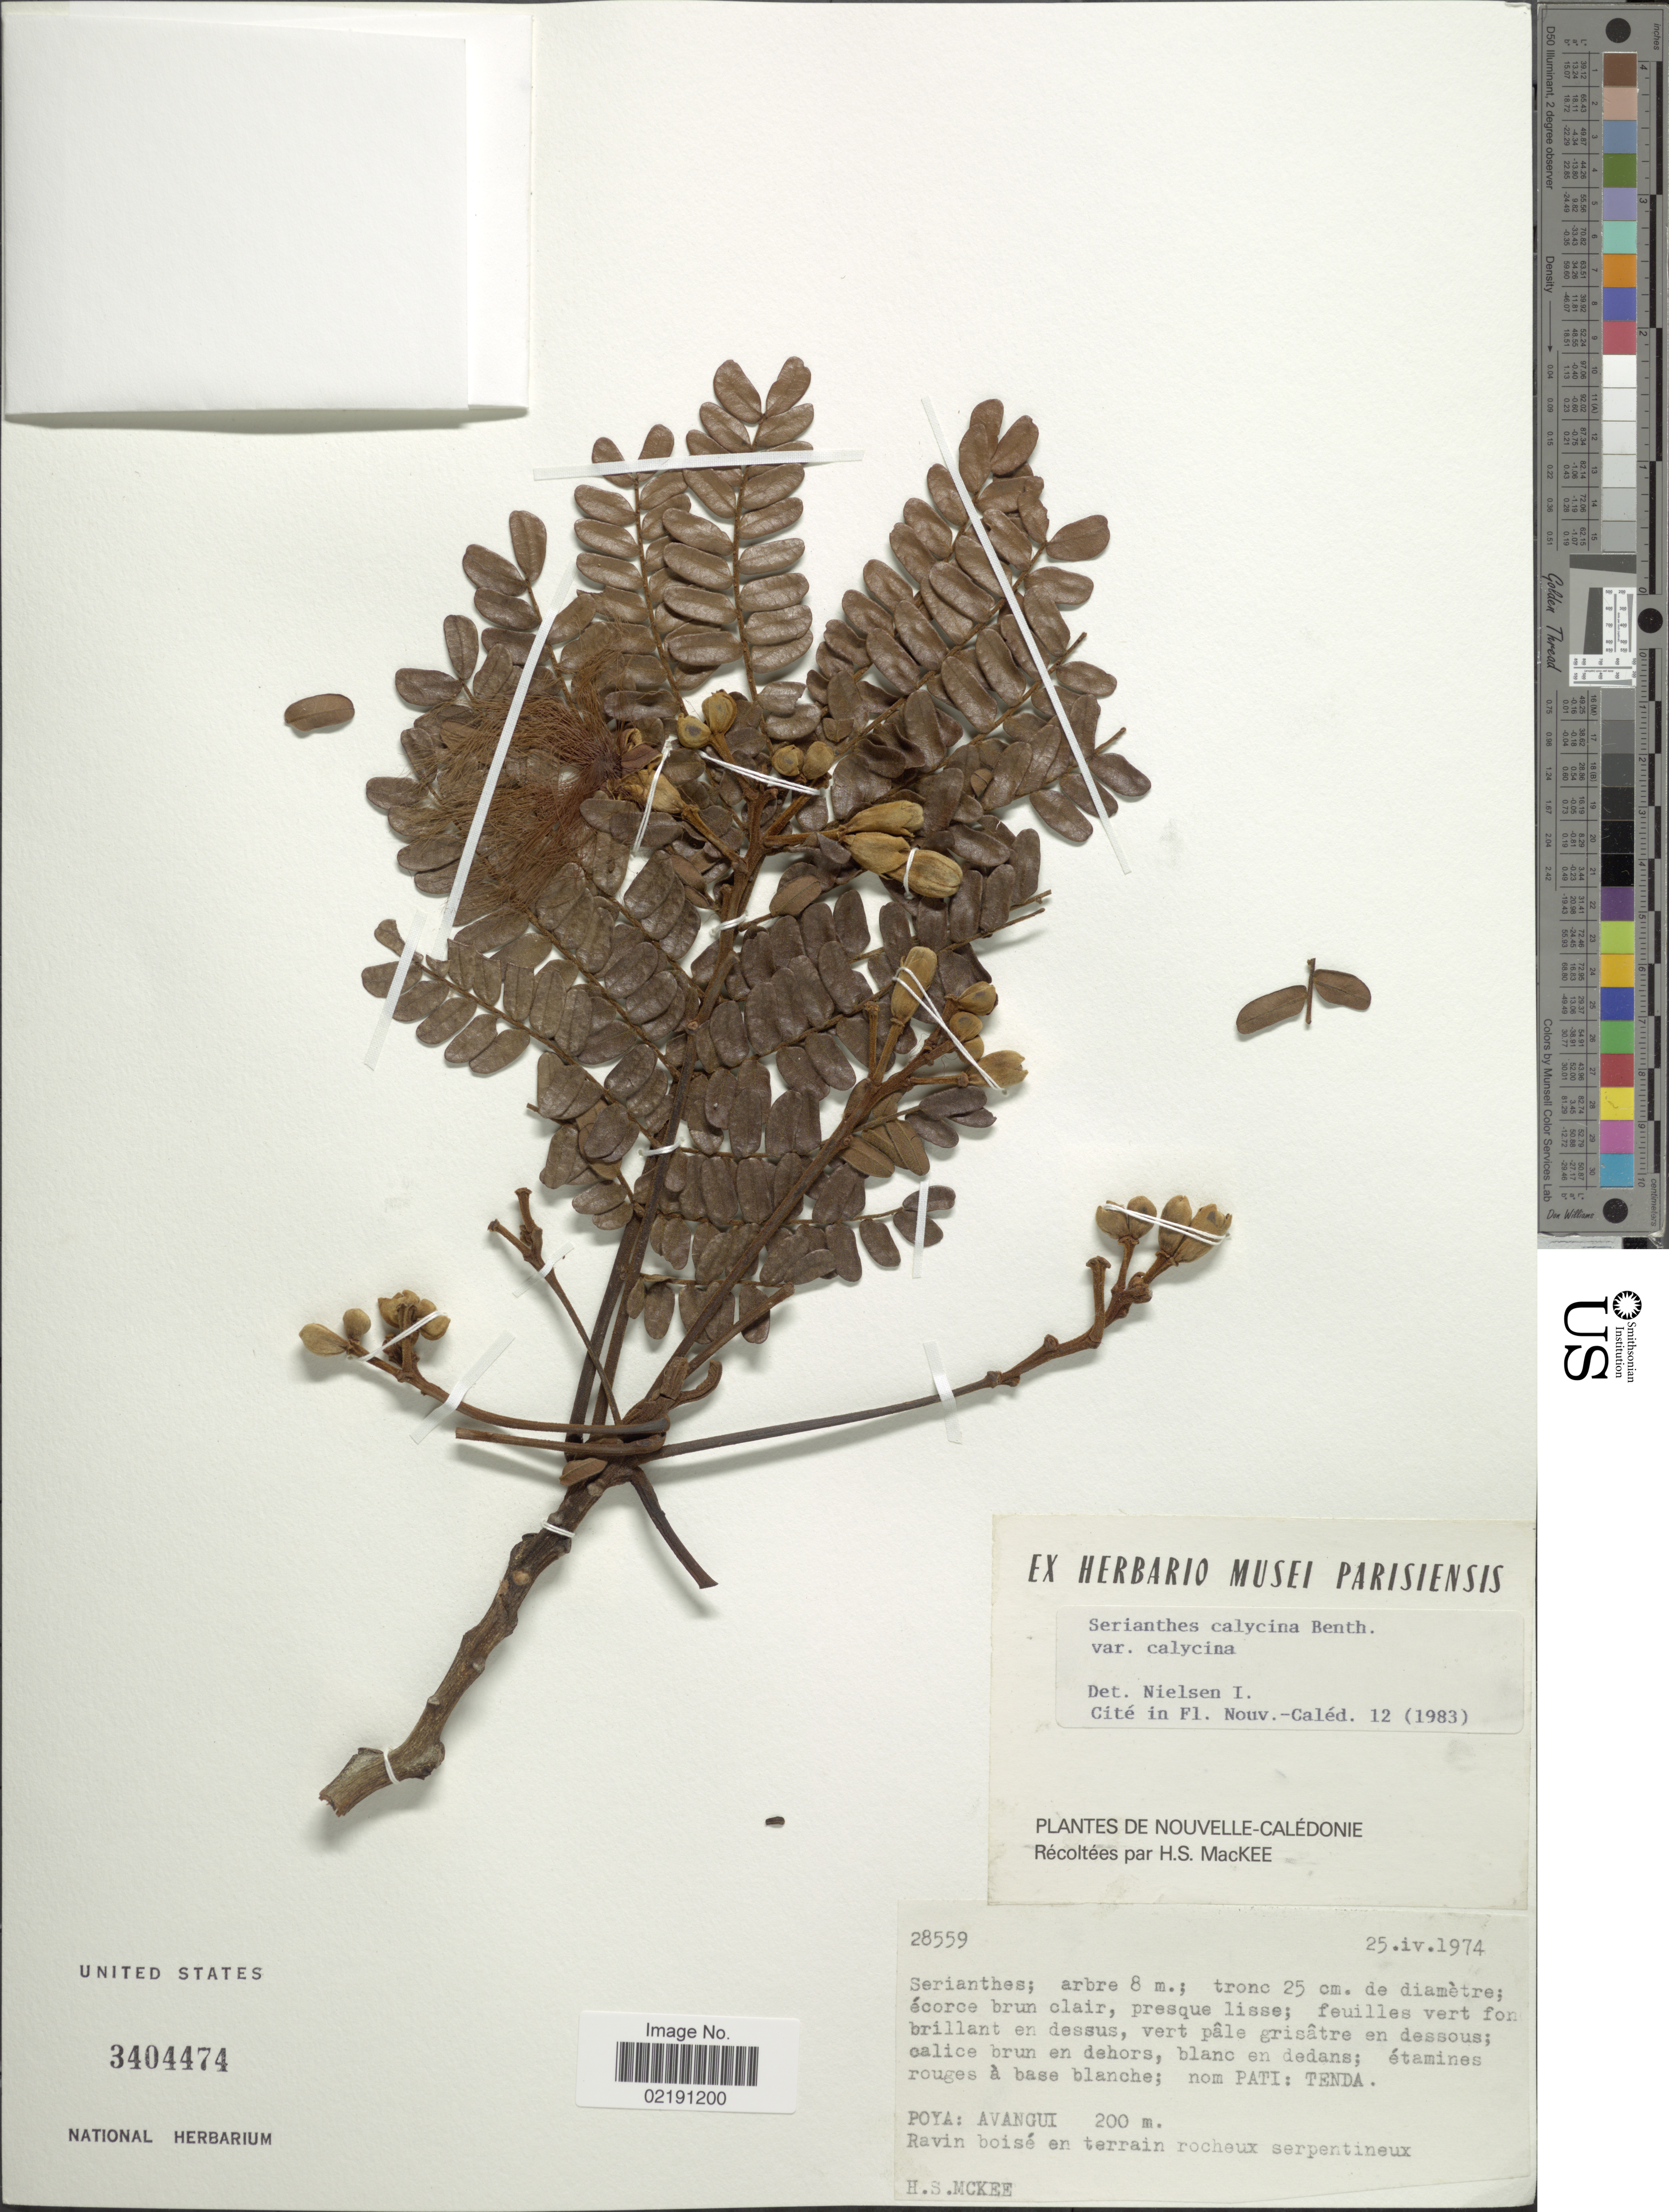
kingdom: Plantae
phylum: Tracheophyta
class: Magnoliopsida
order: Fabales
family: Fabaceae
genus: Serianthes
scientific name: Serianthes calycina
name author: Benth.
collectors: H. S. McKee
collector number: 28559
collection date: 1974-04-25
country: New Caledonia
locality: Poya: Avangui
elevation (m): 200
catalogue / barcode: US 3404474